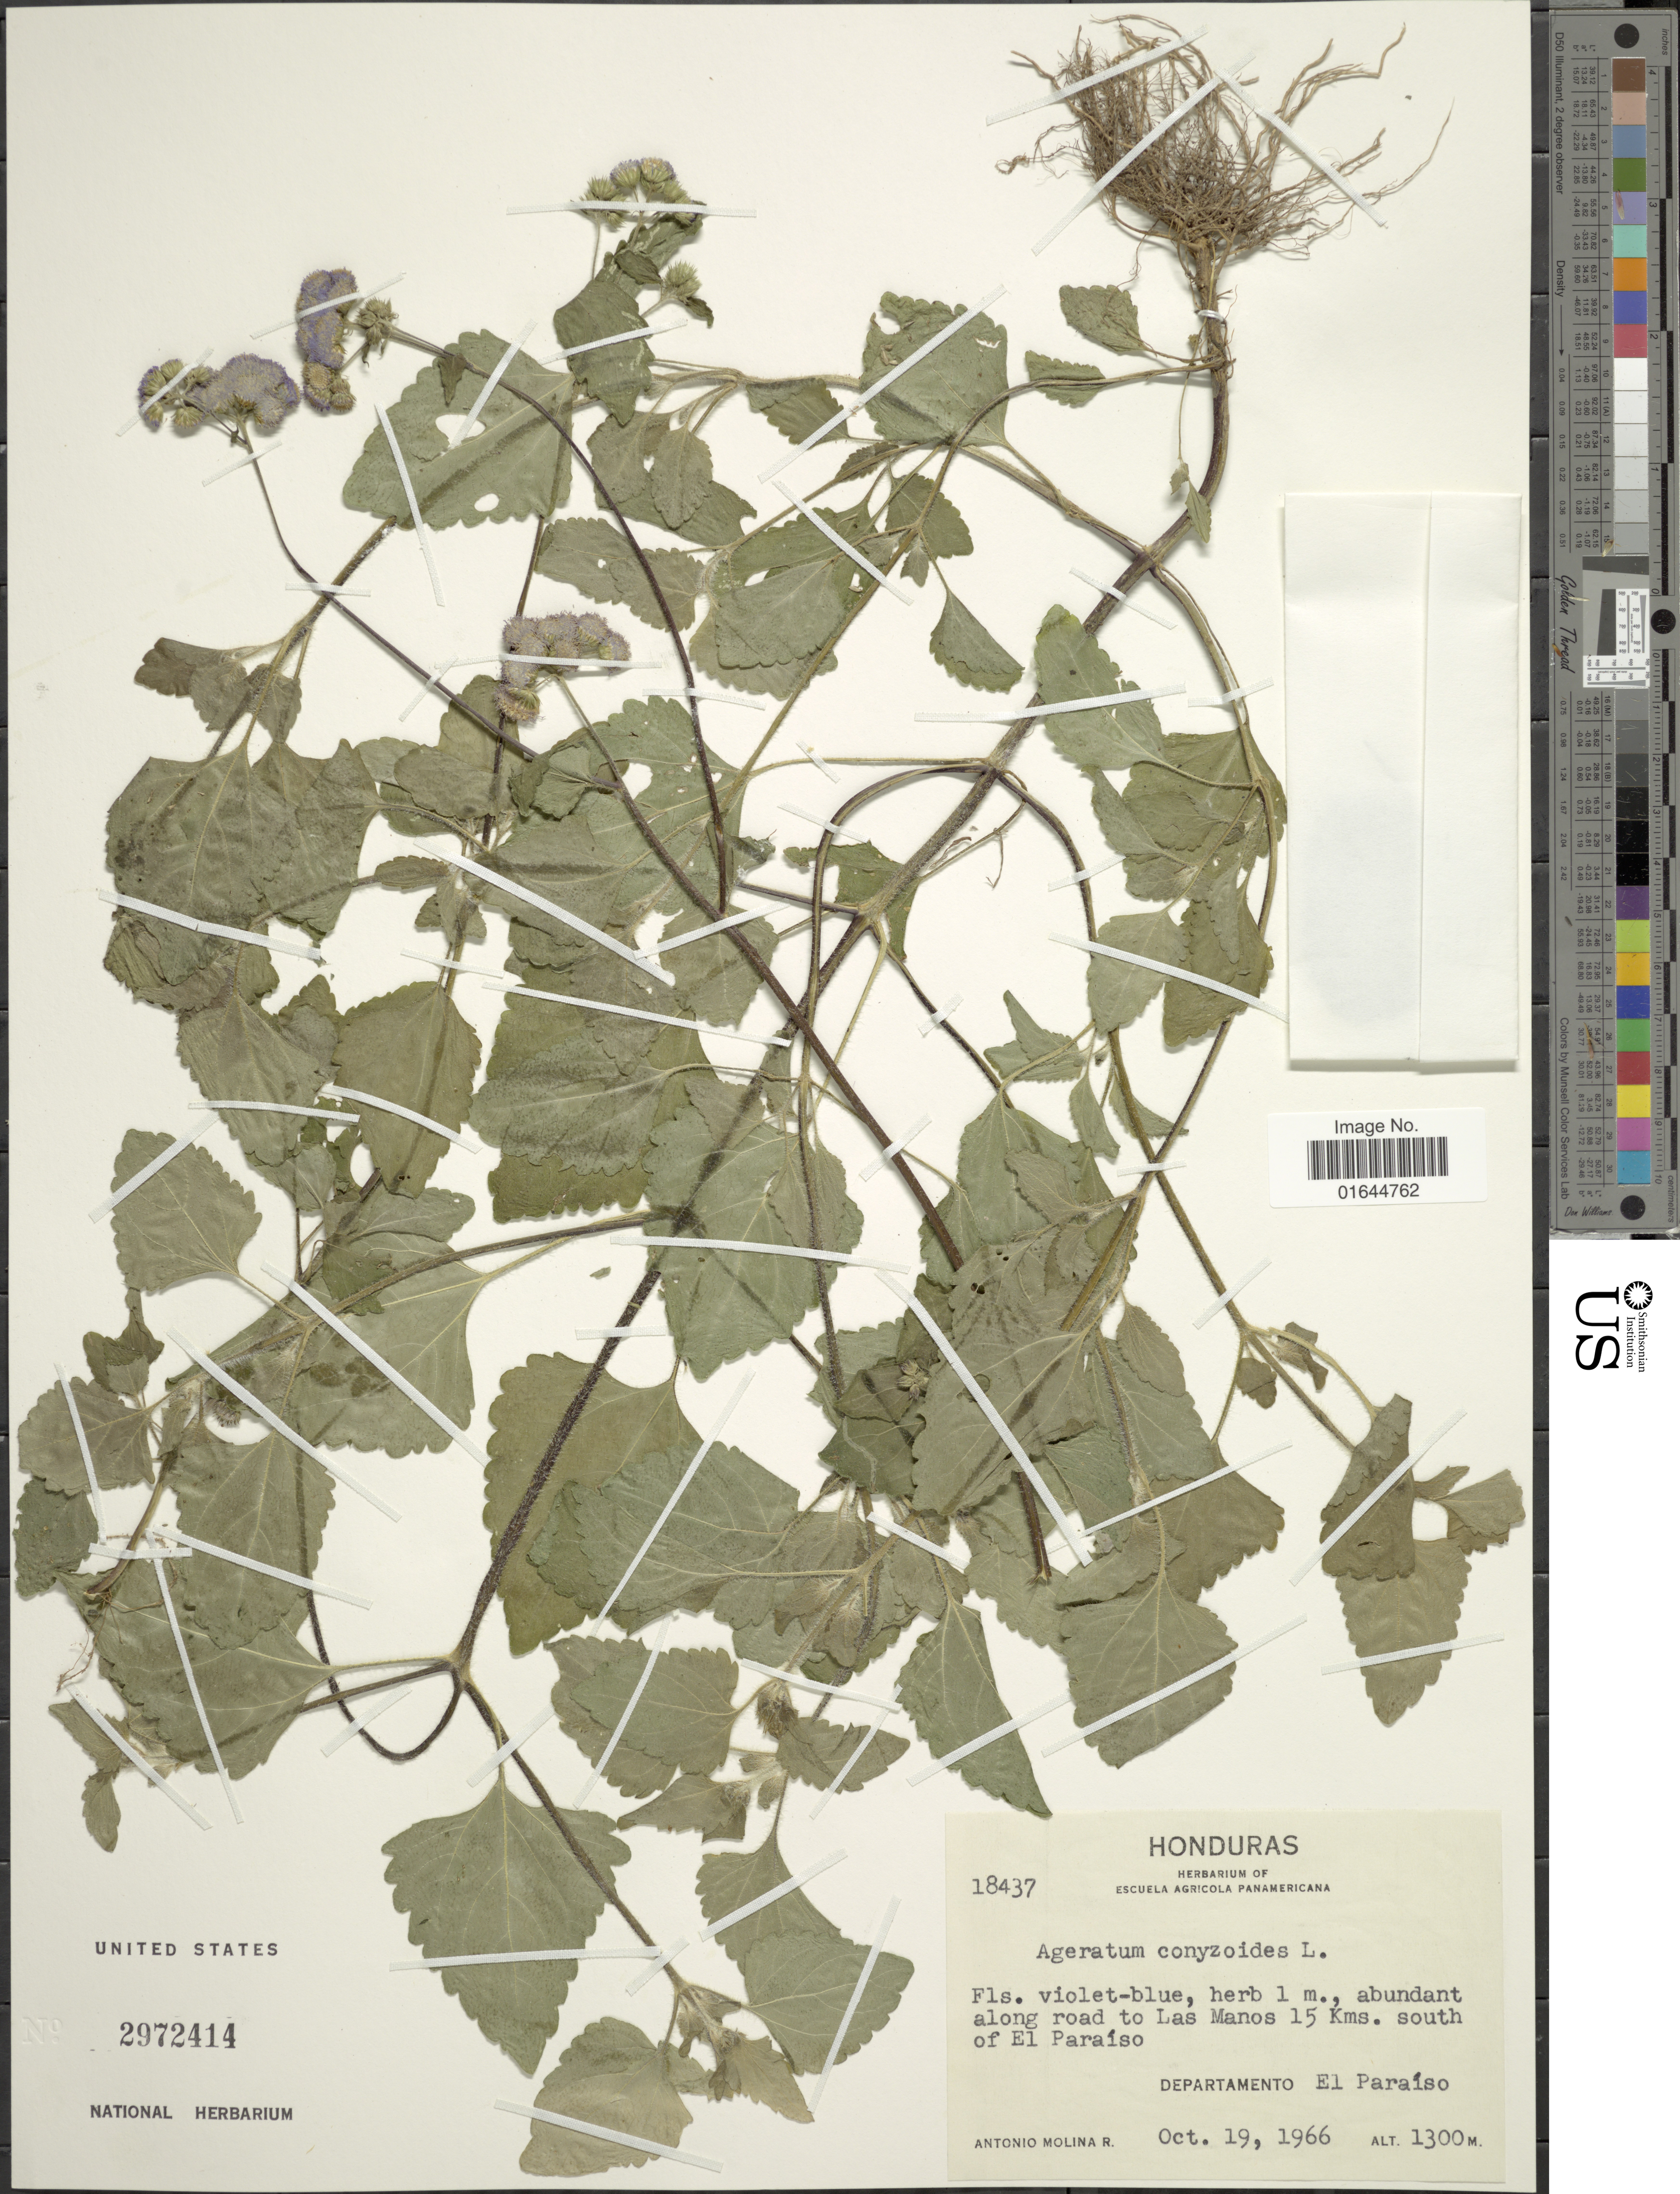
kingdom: Plantae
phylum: Tracheophyta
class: Magnoliopsida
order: Asterales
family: Asteraceae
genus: Ageratum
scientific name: Ageratum houstonianum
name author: Mill.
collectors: A. Molina R.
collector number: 18437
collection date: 1966-10-19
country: Honduras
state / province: El Paraíso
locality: Honduras, Departamento El Paraíso, abundant along road to Las Manos 15 Kms. south of El Paraíso.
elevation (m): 1300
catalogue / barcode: US 2972414